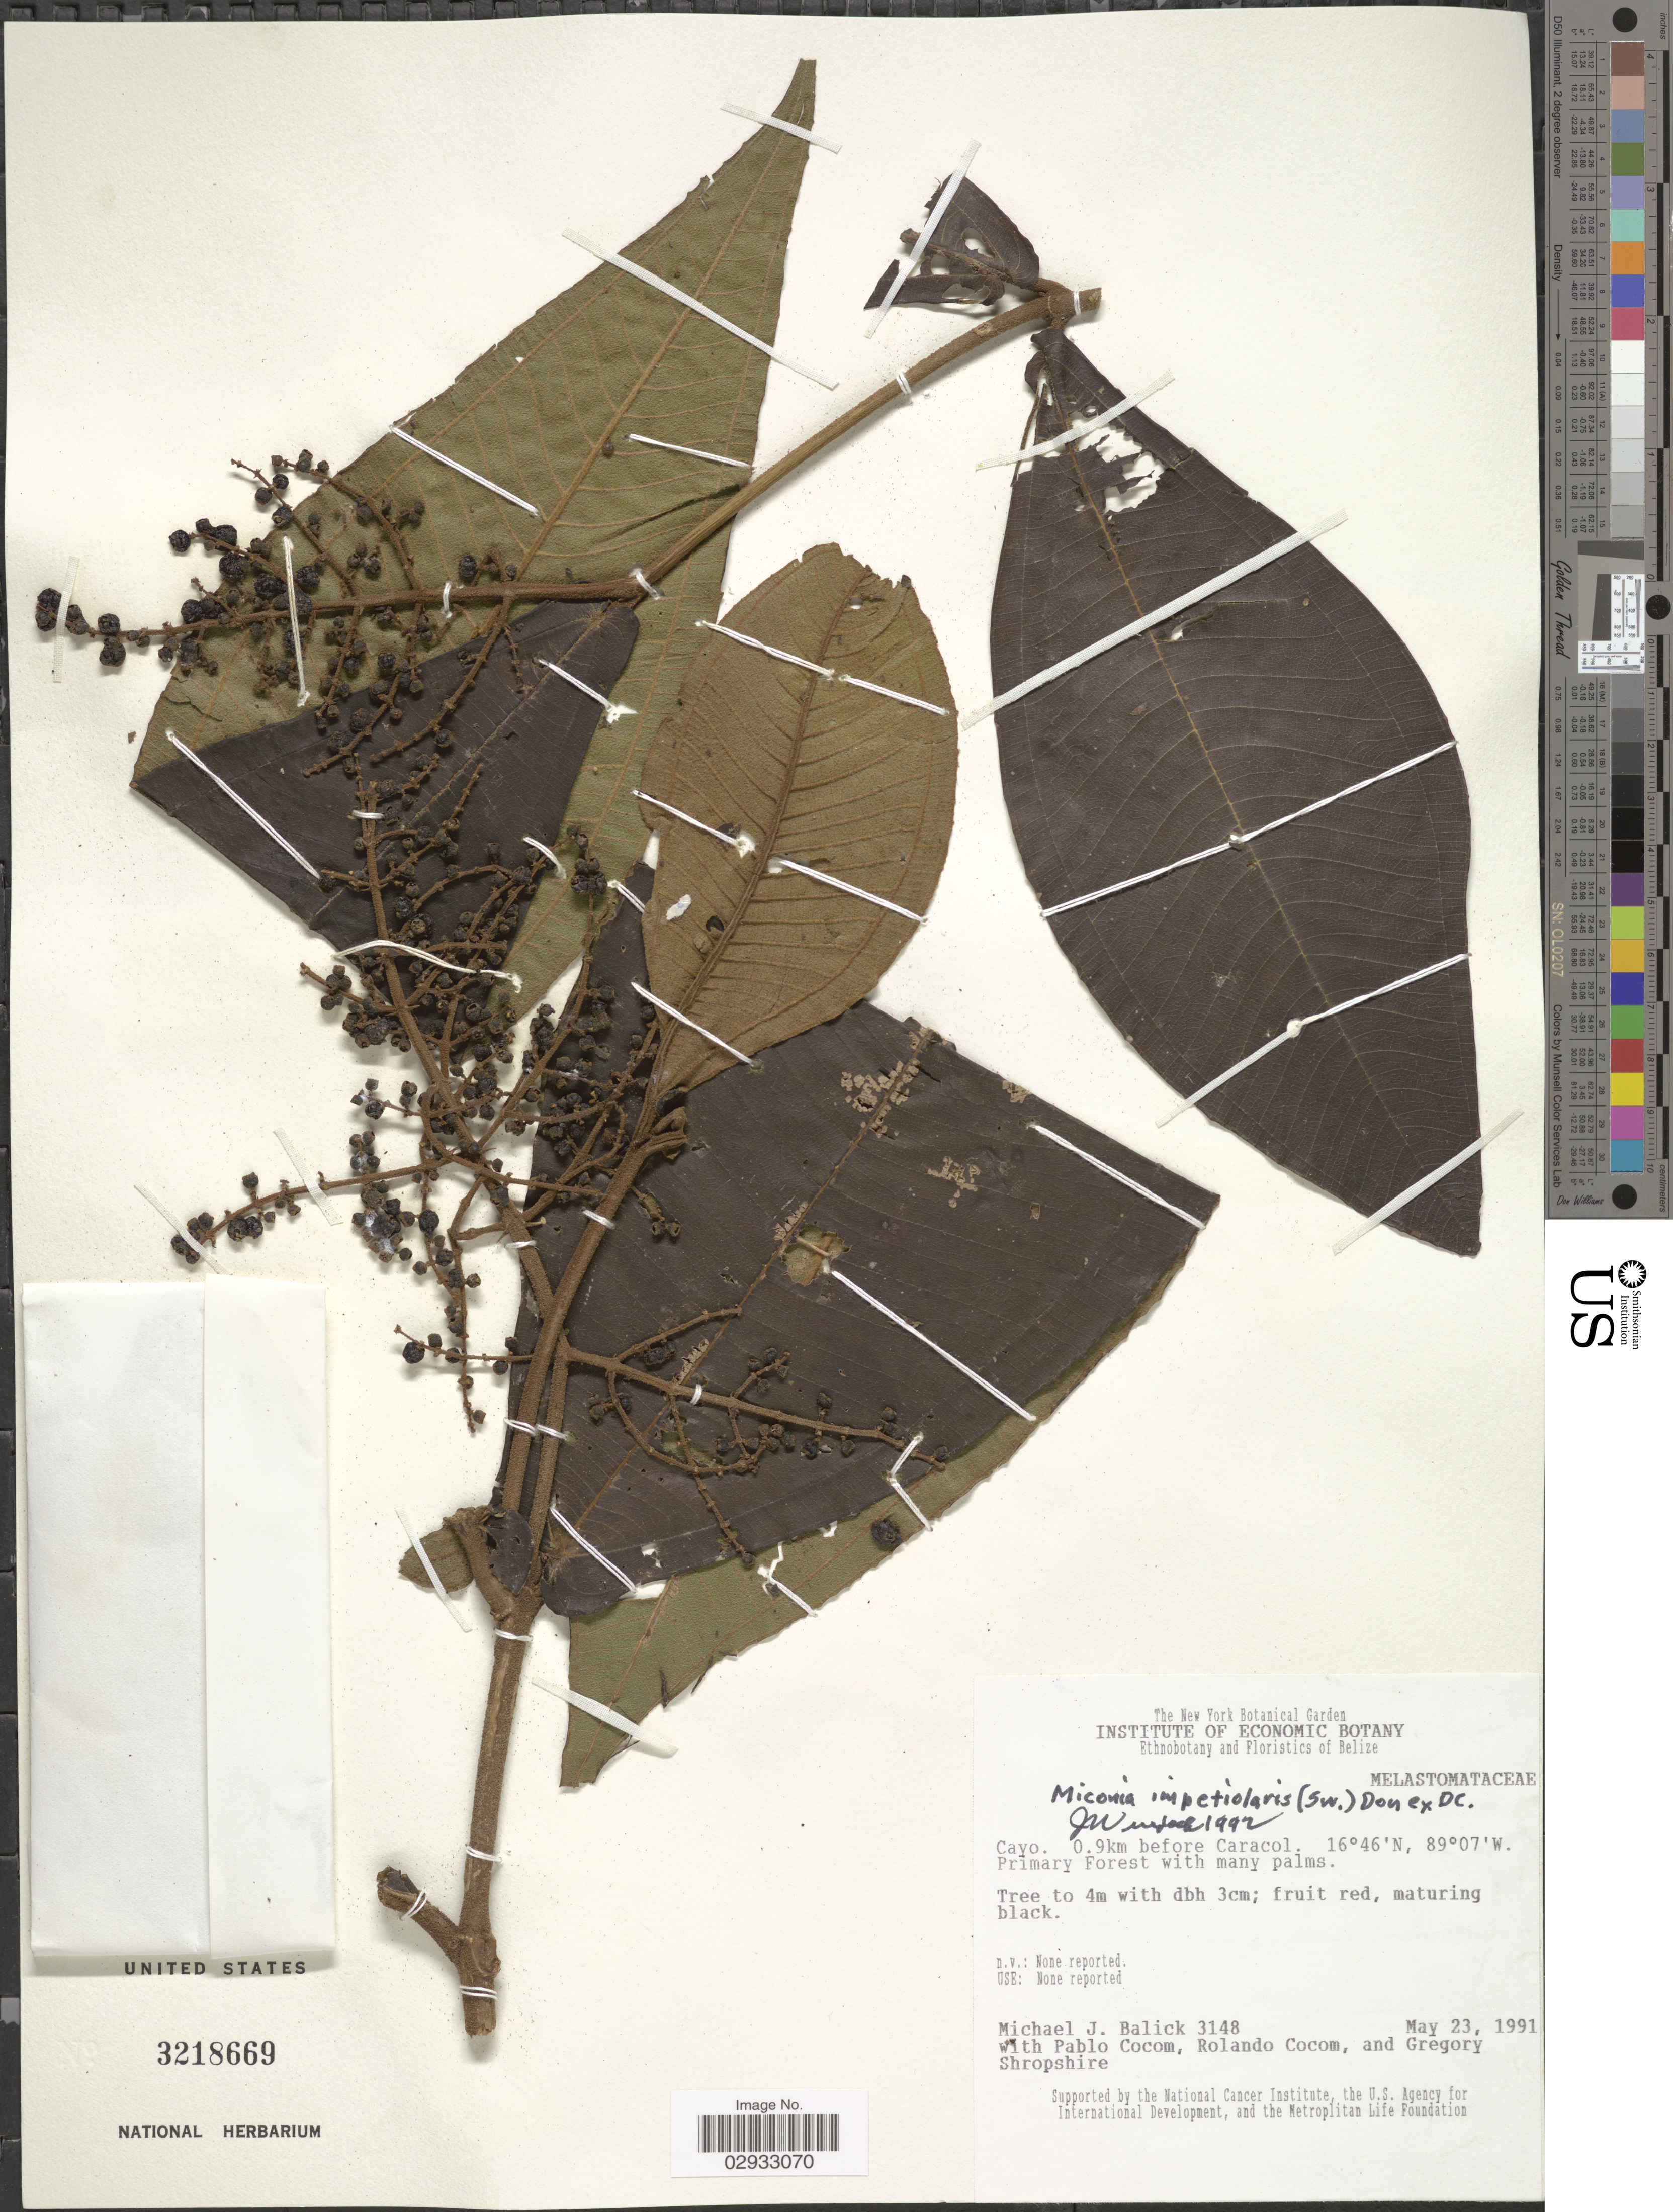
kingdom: Plantae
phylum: Tracheophyta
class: Magnoliopsida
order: Myrtales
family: Melastomataceae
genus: Miconia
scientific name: Miconia impetiolaris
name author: (Sw.) D. Don ex DC.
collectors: M. J. Balick, P. Cocom, R. Cocom & G. Shropshire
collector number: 3148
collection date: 1991-05-23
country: Belize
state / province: Cayo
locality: Cayo. 0.9 km before Caracol. Primary Forest with many palms.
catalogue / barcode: US 3218669